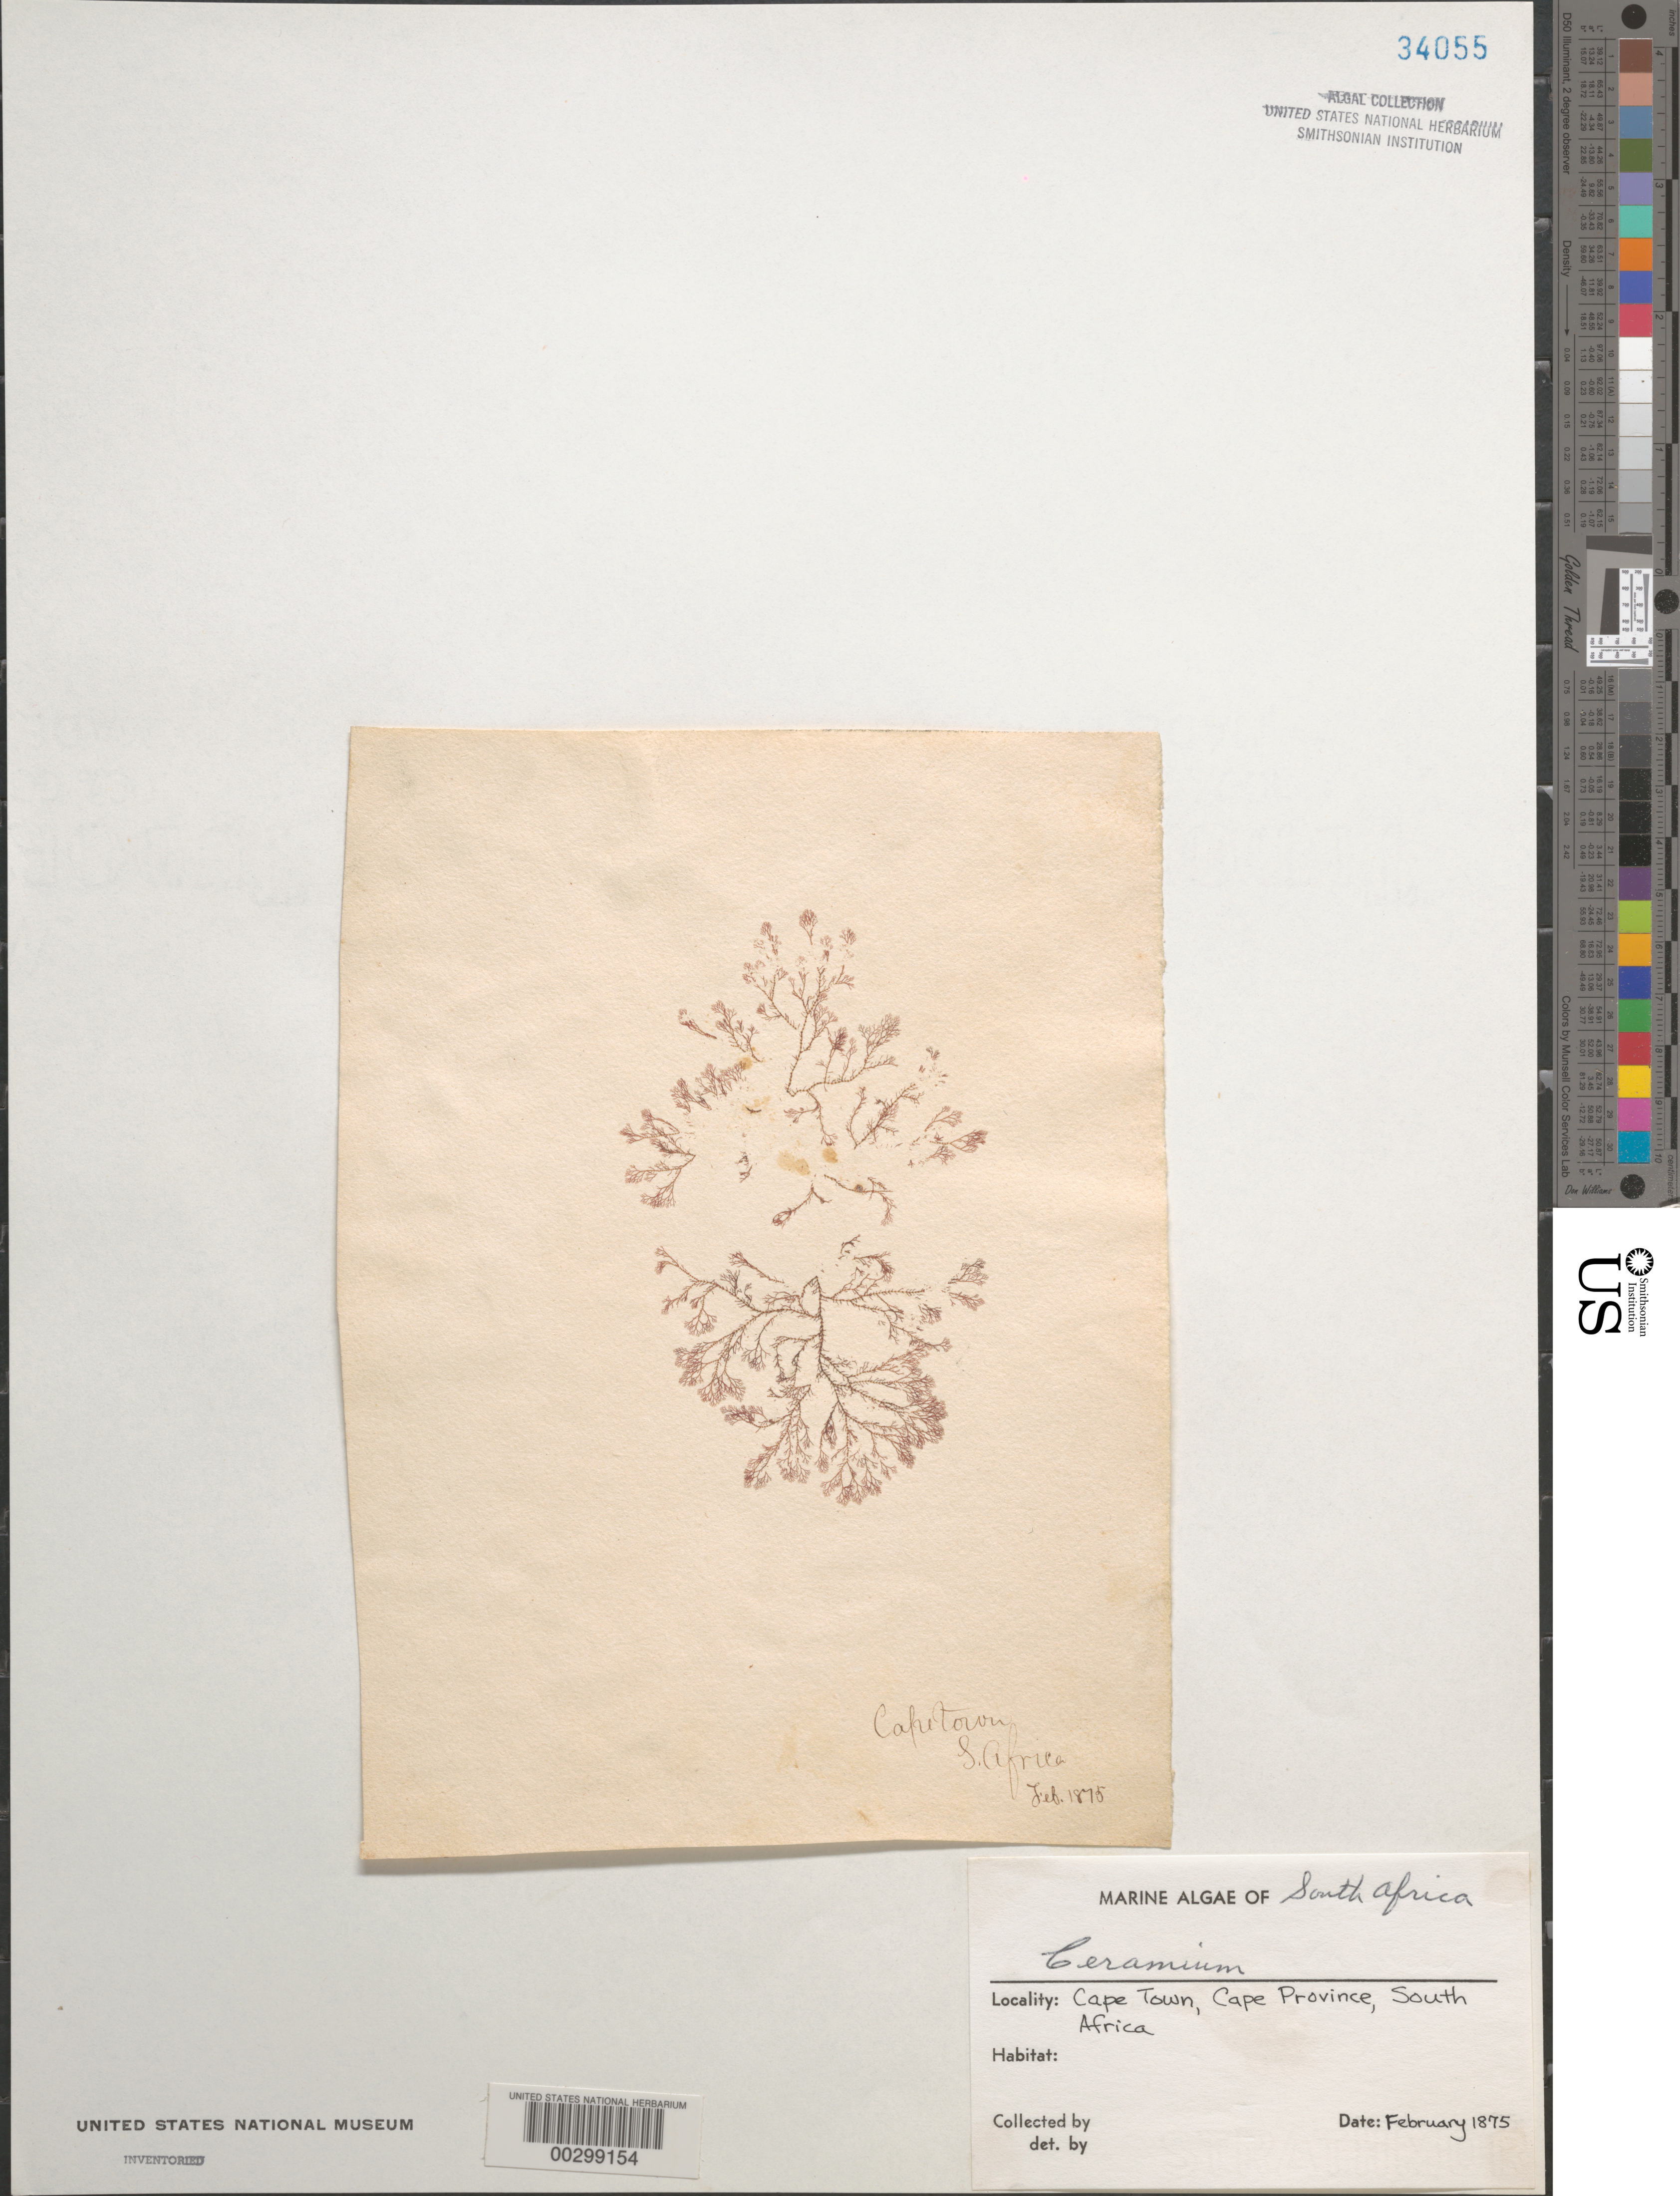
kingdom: Plantae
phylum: Rhodophyta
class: Florideophyceae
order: Ceramiales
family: Ceramiaceae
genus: Ceramium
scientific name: Ceramium sp.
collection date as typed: Feb 1875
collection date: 1875-02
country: South Africa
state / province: Western Cape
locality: Cape town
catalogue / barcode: US 34055